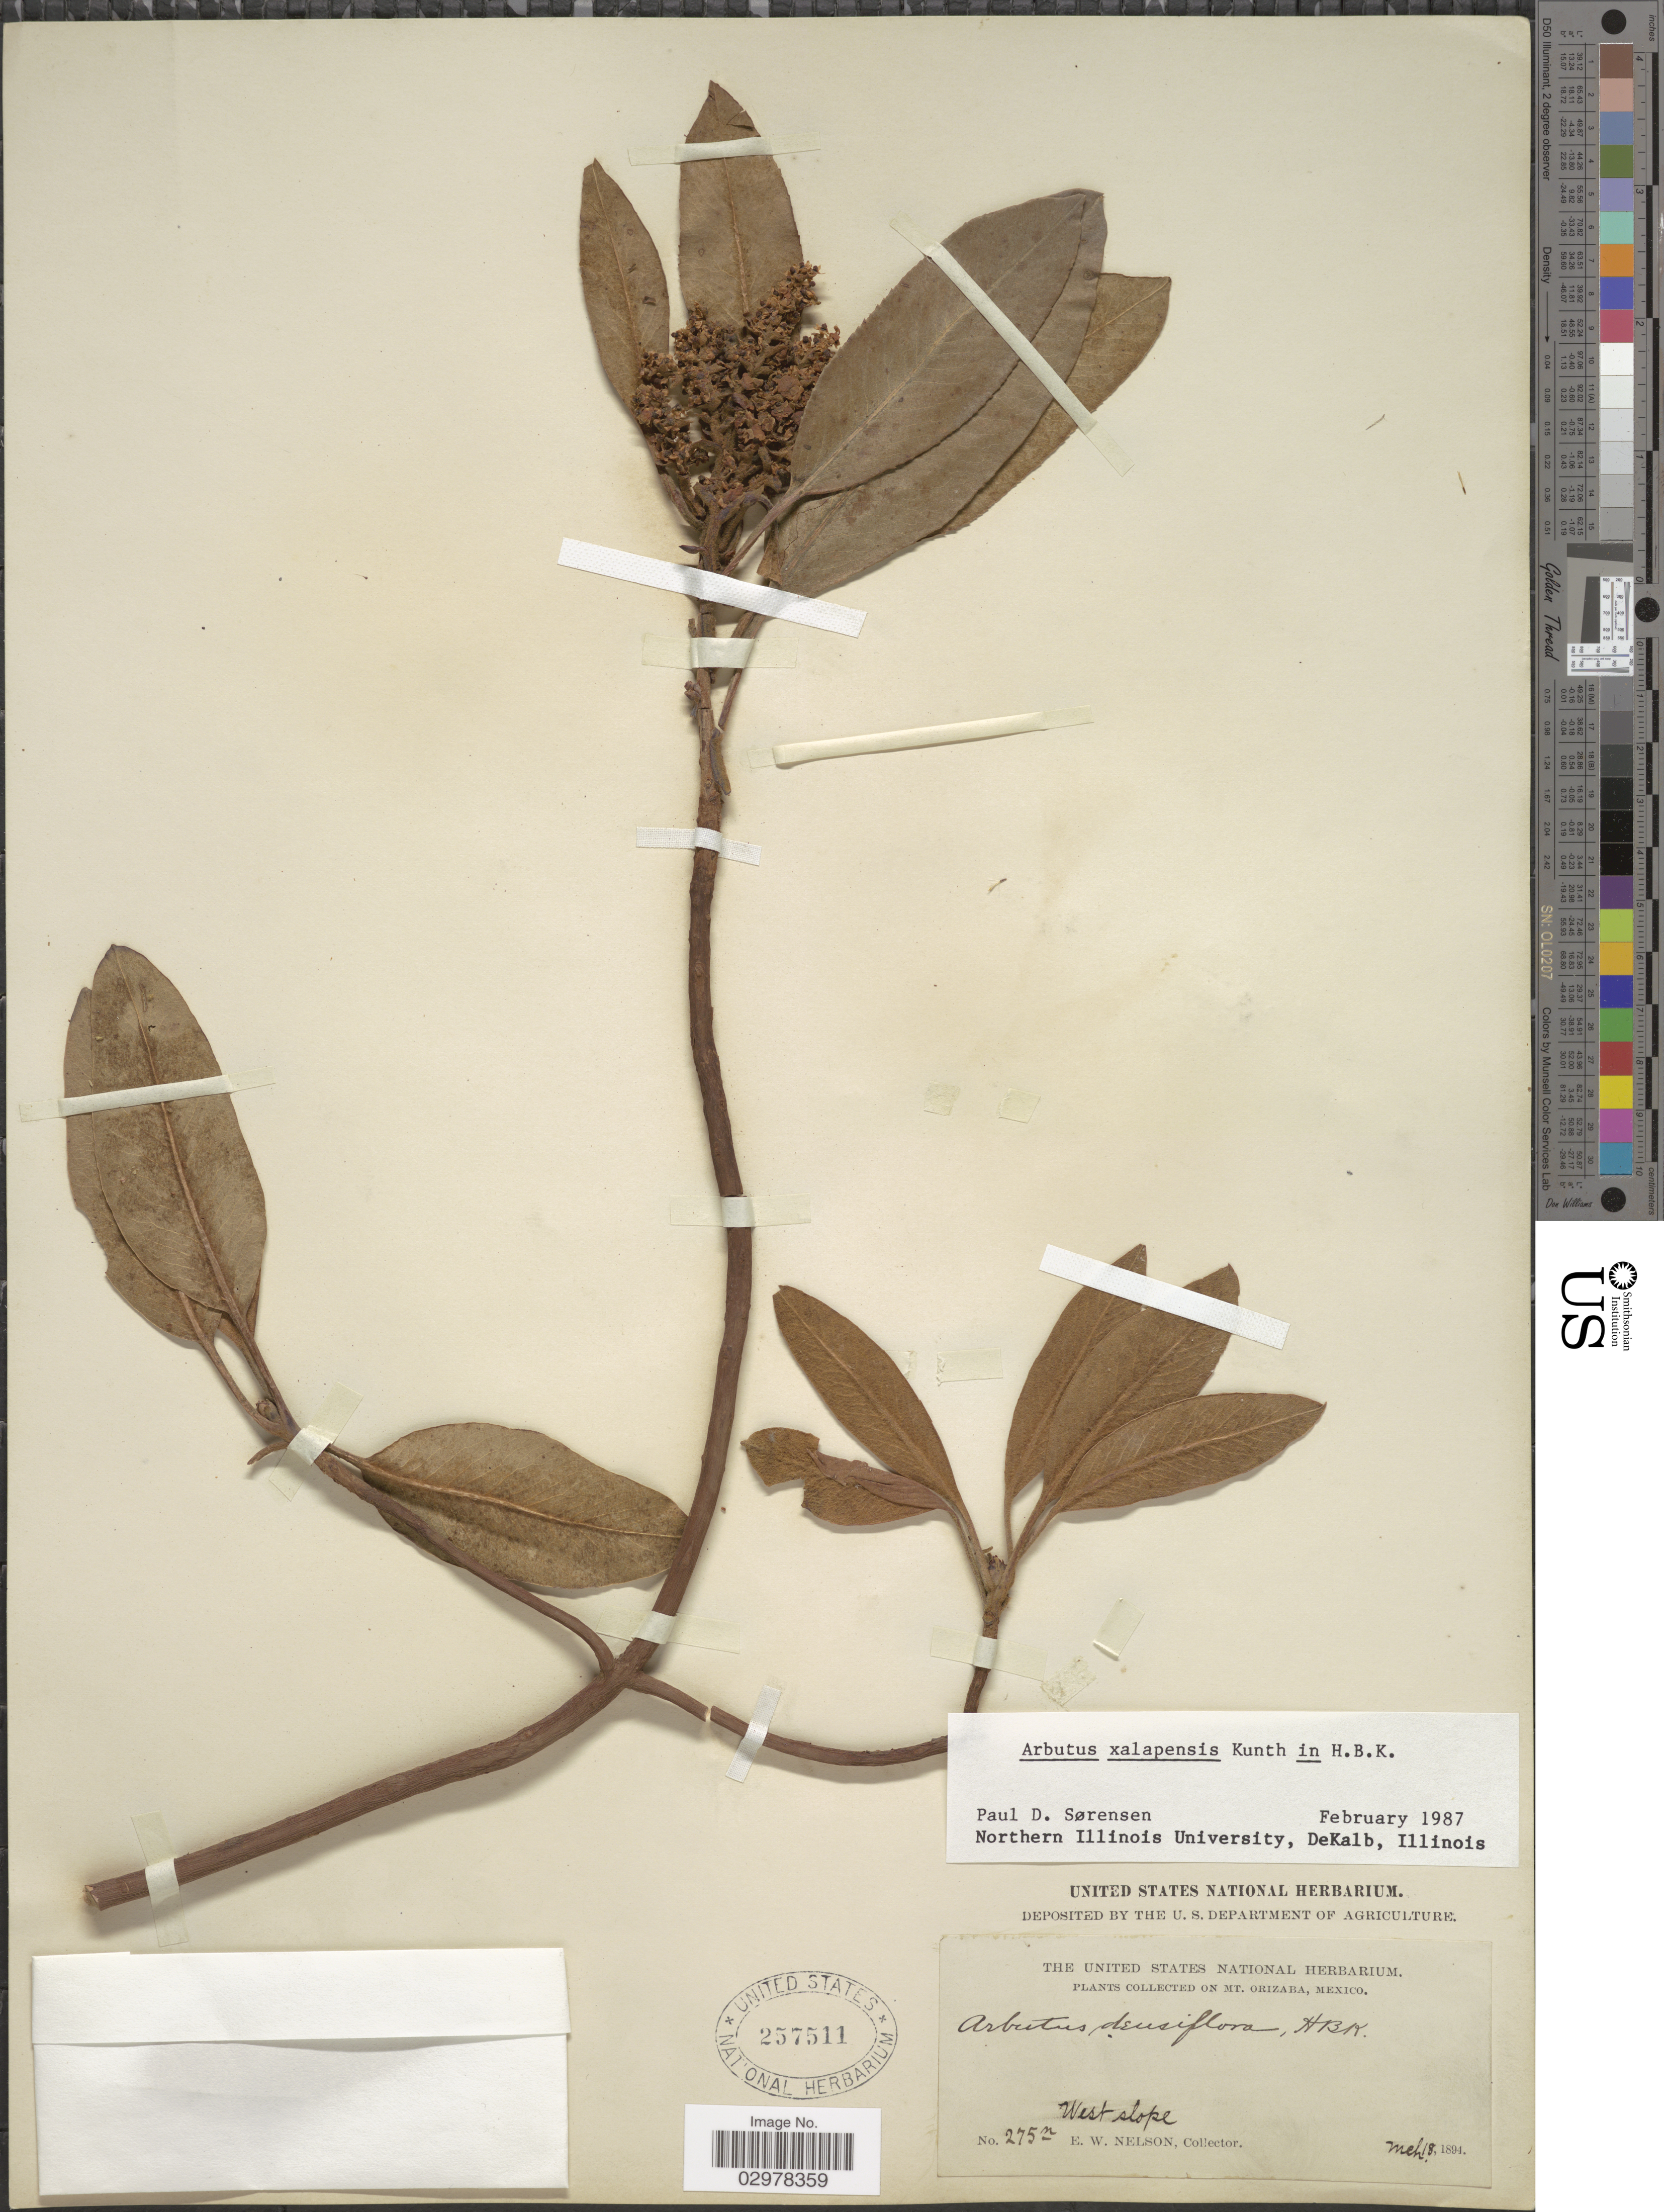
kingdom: Plantae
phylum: Tracheophyta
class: Magnoliopsida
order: Ericales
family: Ericaceae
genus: Arbutus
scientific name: Arbutus xalapensis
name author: Kunth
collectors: E. W. Nelson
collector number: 275n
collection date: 1894-03-18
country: Mexico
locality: Mt. Orizaba, West slope.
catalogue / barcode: US 257511